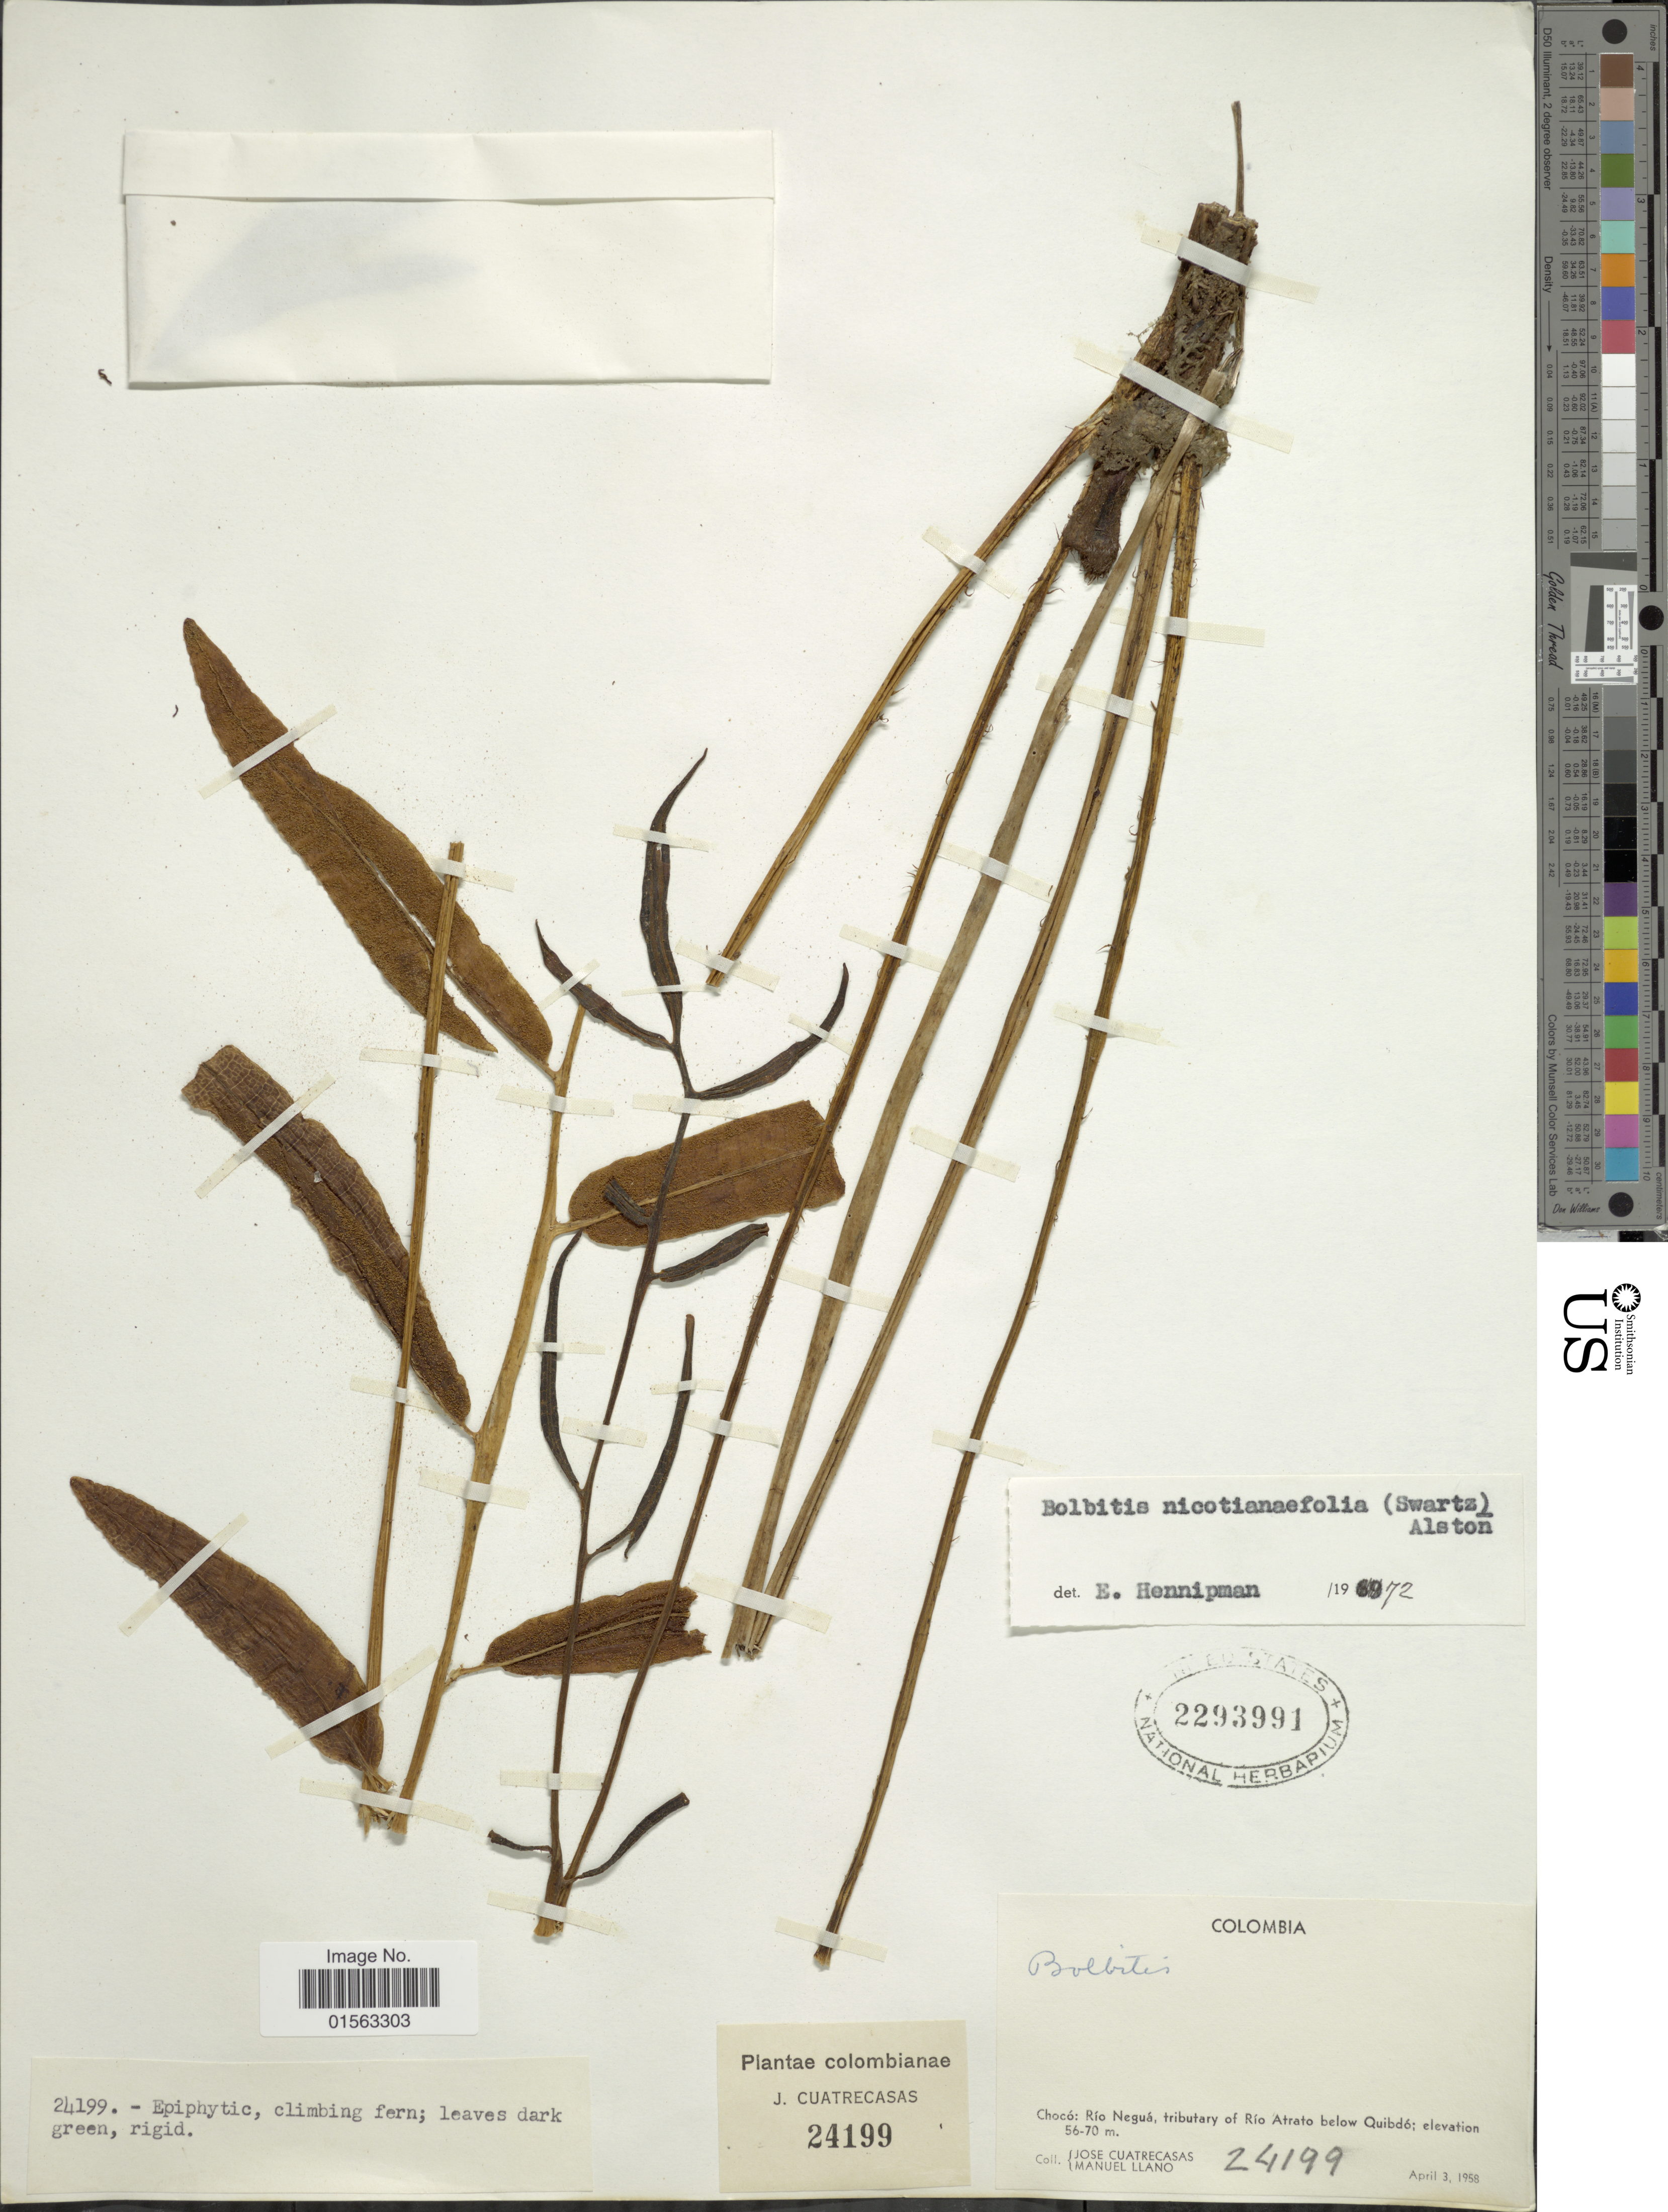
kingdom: Plantae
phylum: Tracheophyta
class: Polypodiopsida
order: Polypodiales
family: Dryopteridaceae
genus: Mickelia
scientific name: Mickelia nicotianifolia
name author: (Sw.) R.C. Moran et al.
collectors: J. Cuatrecasas & M. d. Llano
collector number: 24199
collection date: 1958-04-03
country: Colombia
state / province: Chocó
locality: Río Negúa, tributary of Río Atrato below Quibdó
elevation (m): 56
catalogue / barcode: US 2293991